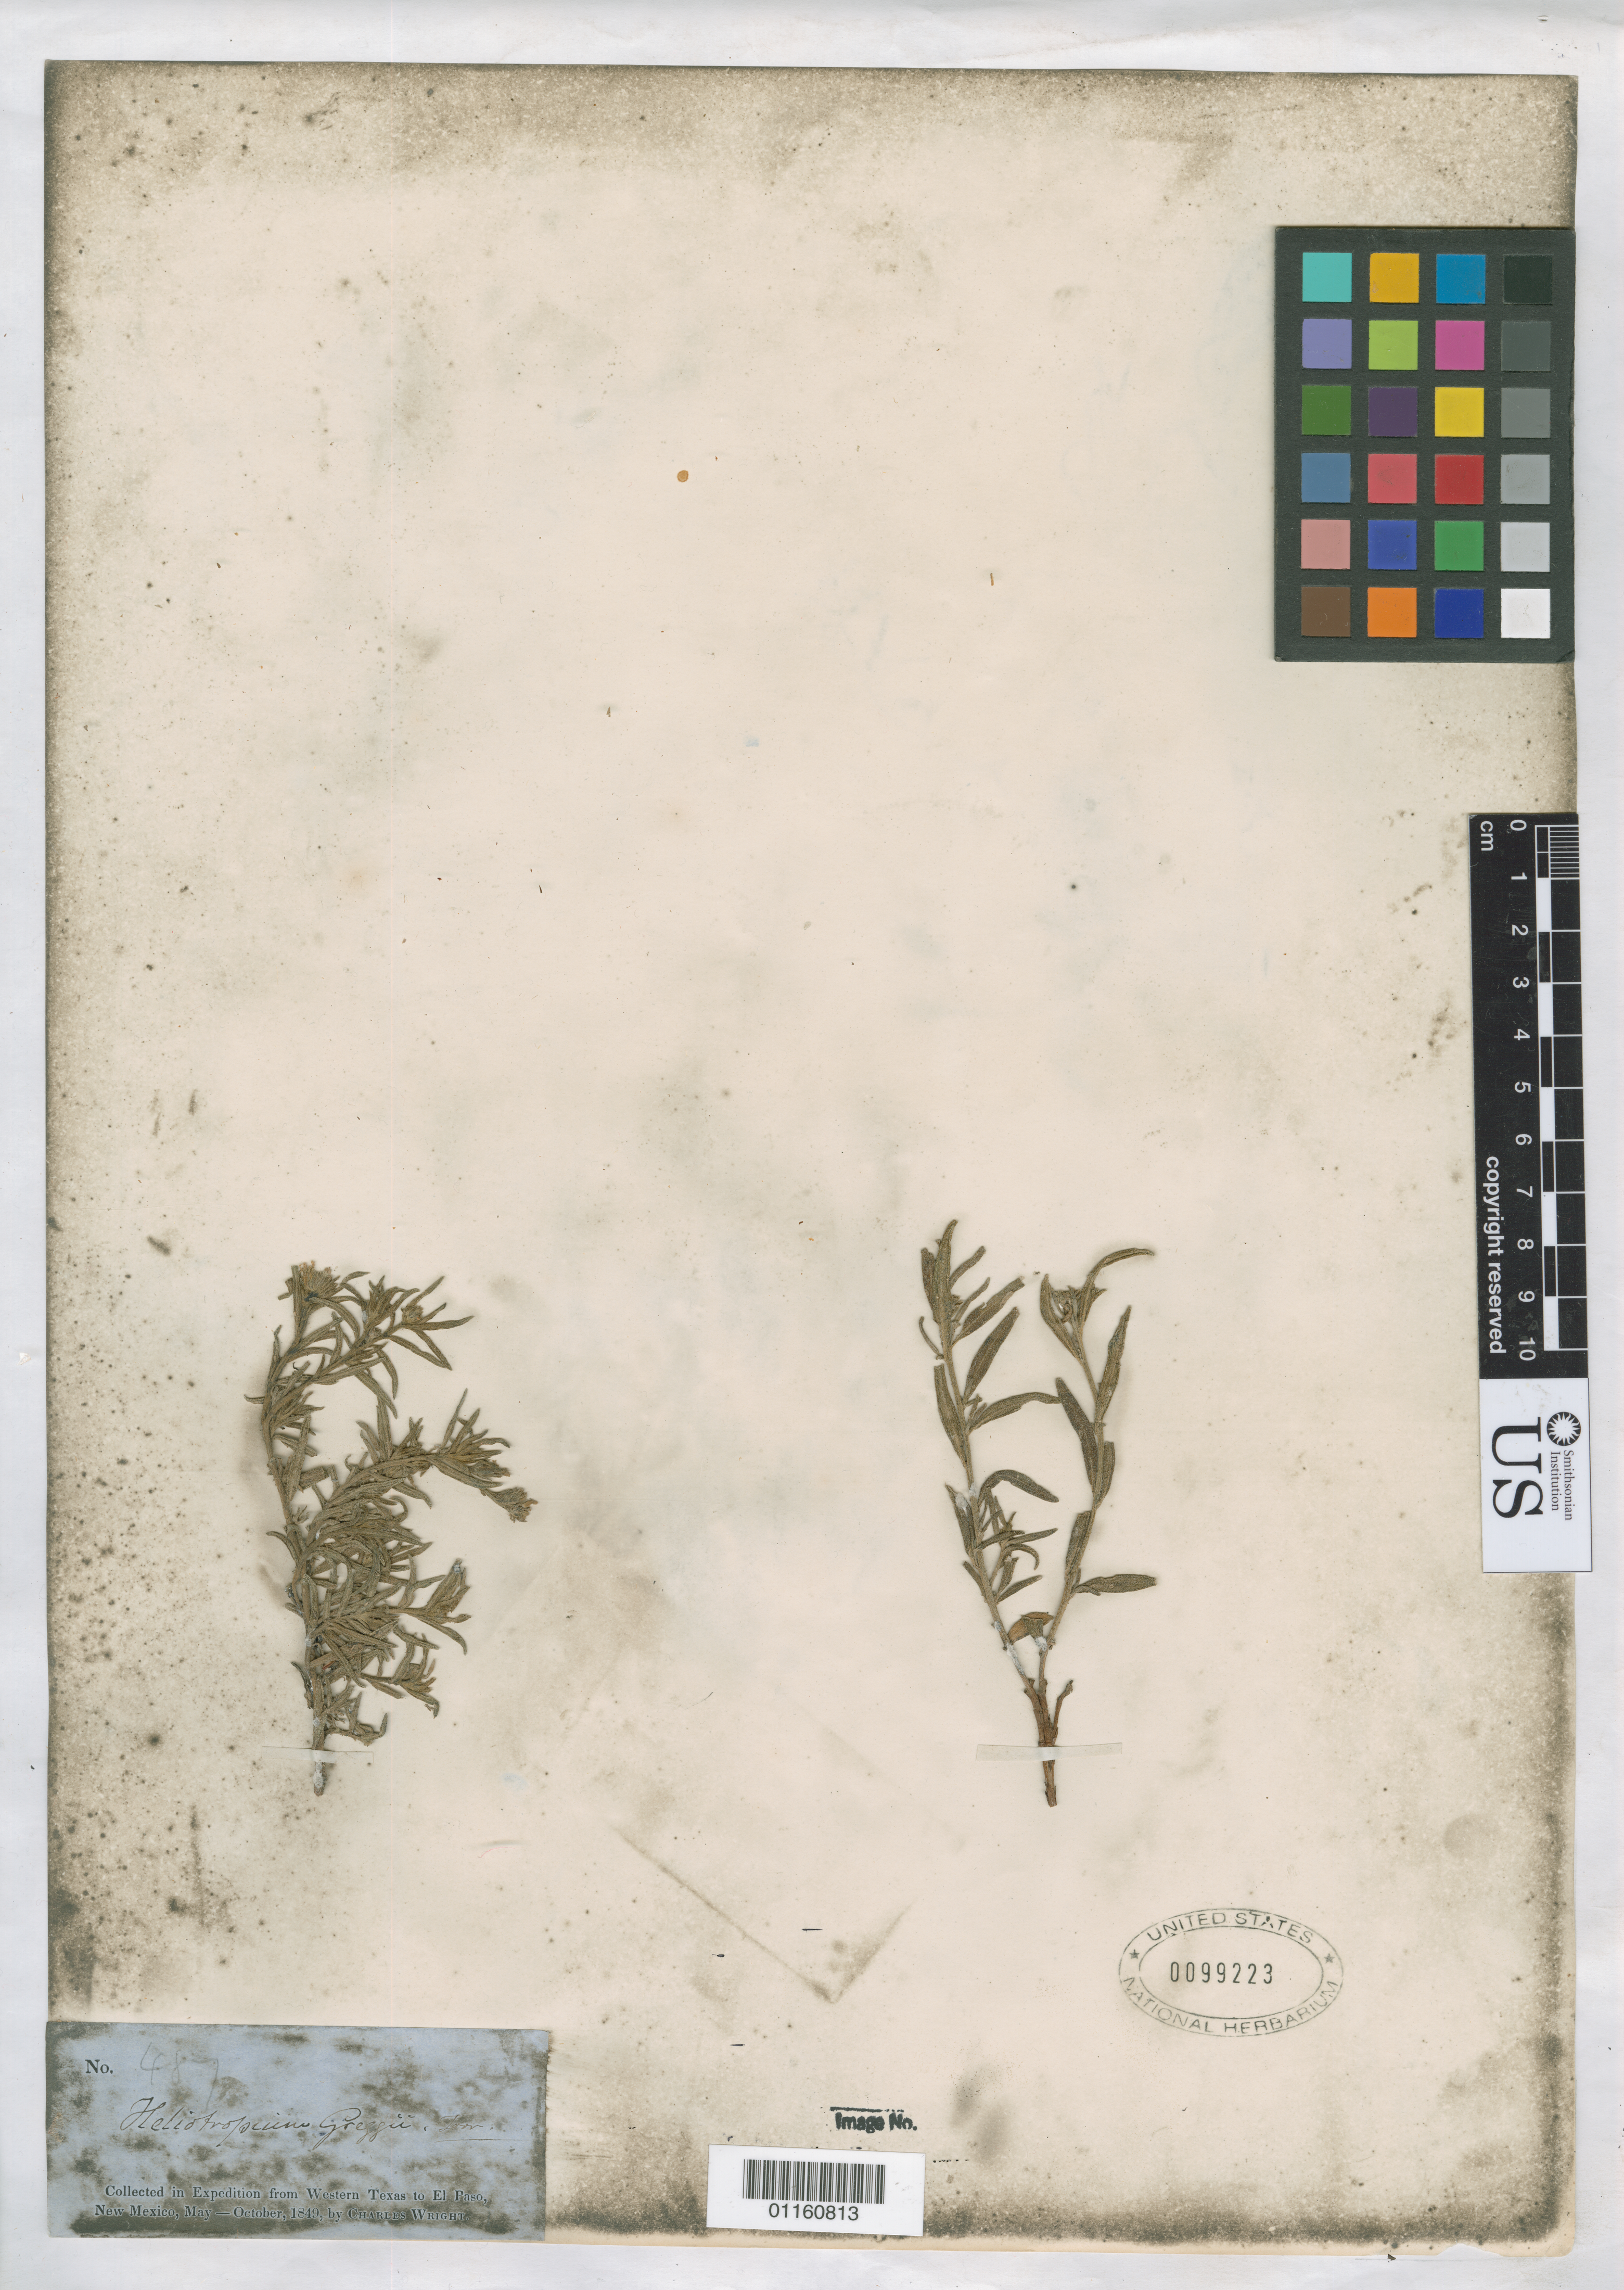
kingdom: Plantae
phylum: Tracheophyta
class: Magnoliopsida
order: Boraginales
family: Heliotropiaceae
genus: Euploca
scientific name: Euploca greggii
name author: (Torr.) Feuillet & Halse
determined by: Feuillet, C.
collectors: C. Wright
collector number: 487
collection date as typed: May 1849 to -- Oct 1849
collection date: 1849-05/1849-10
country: United States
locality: From Western Texas to El Paso, New Mexico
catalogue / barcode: US 99223